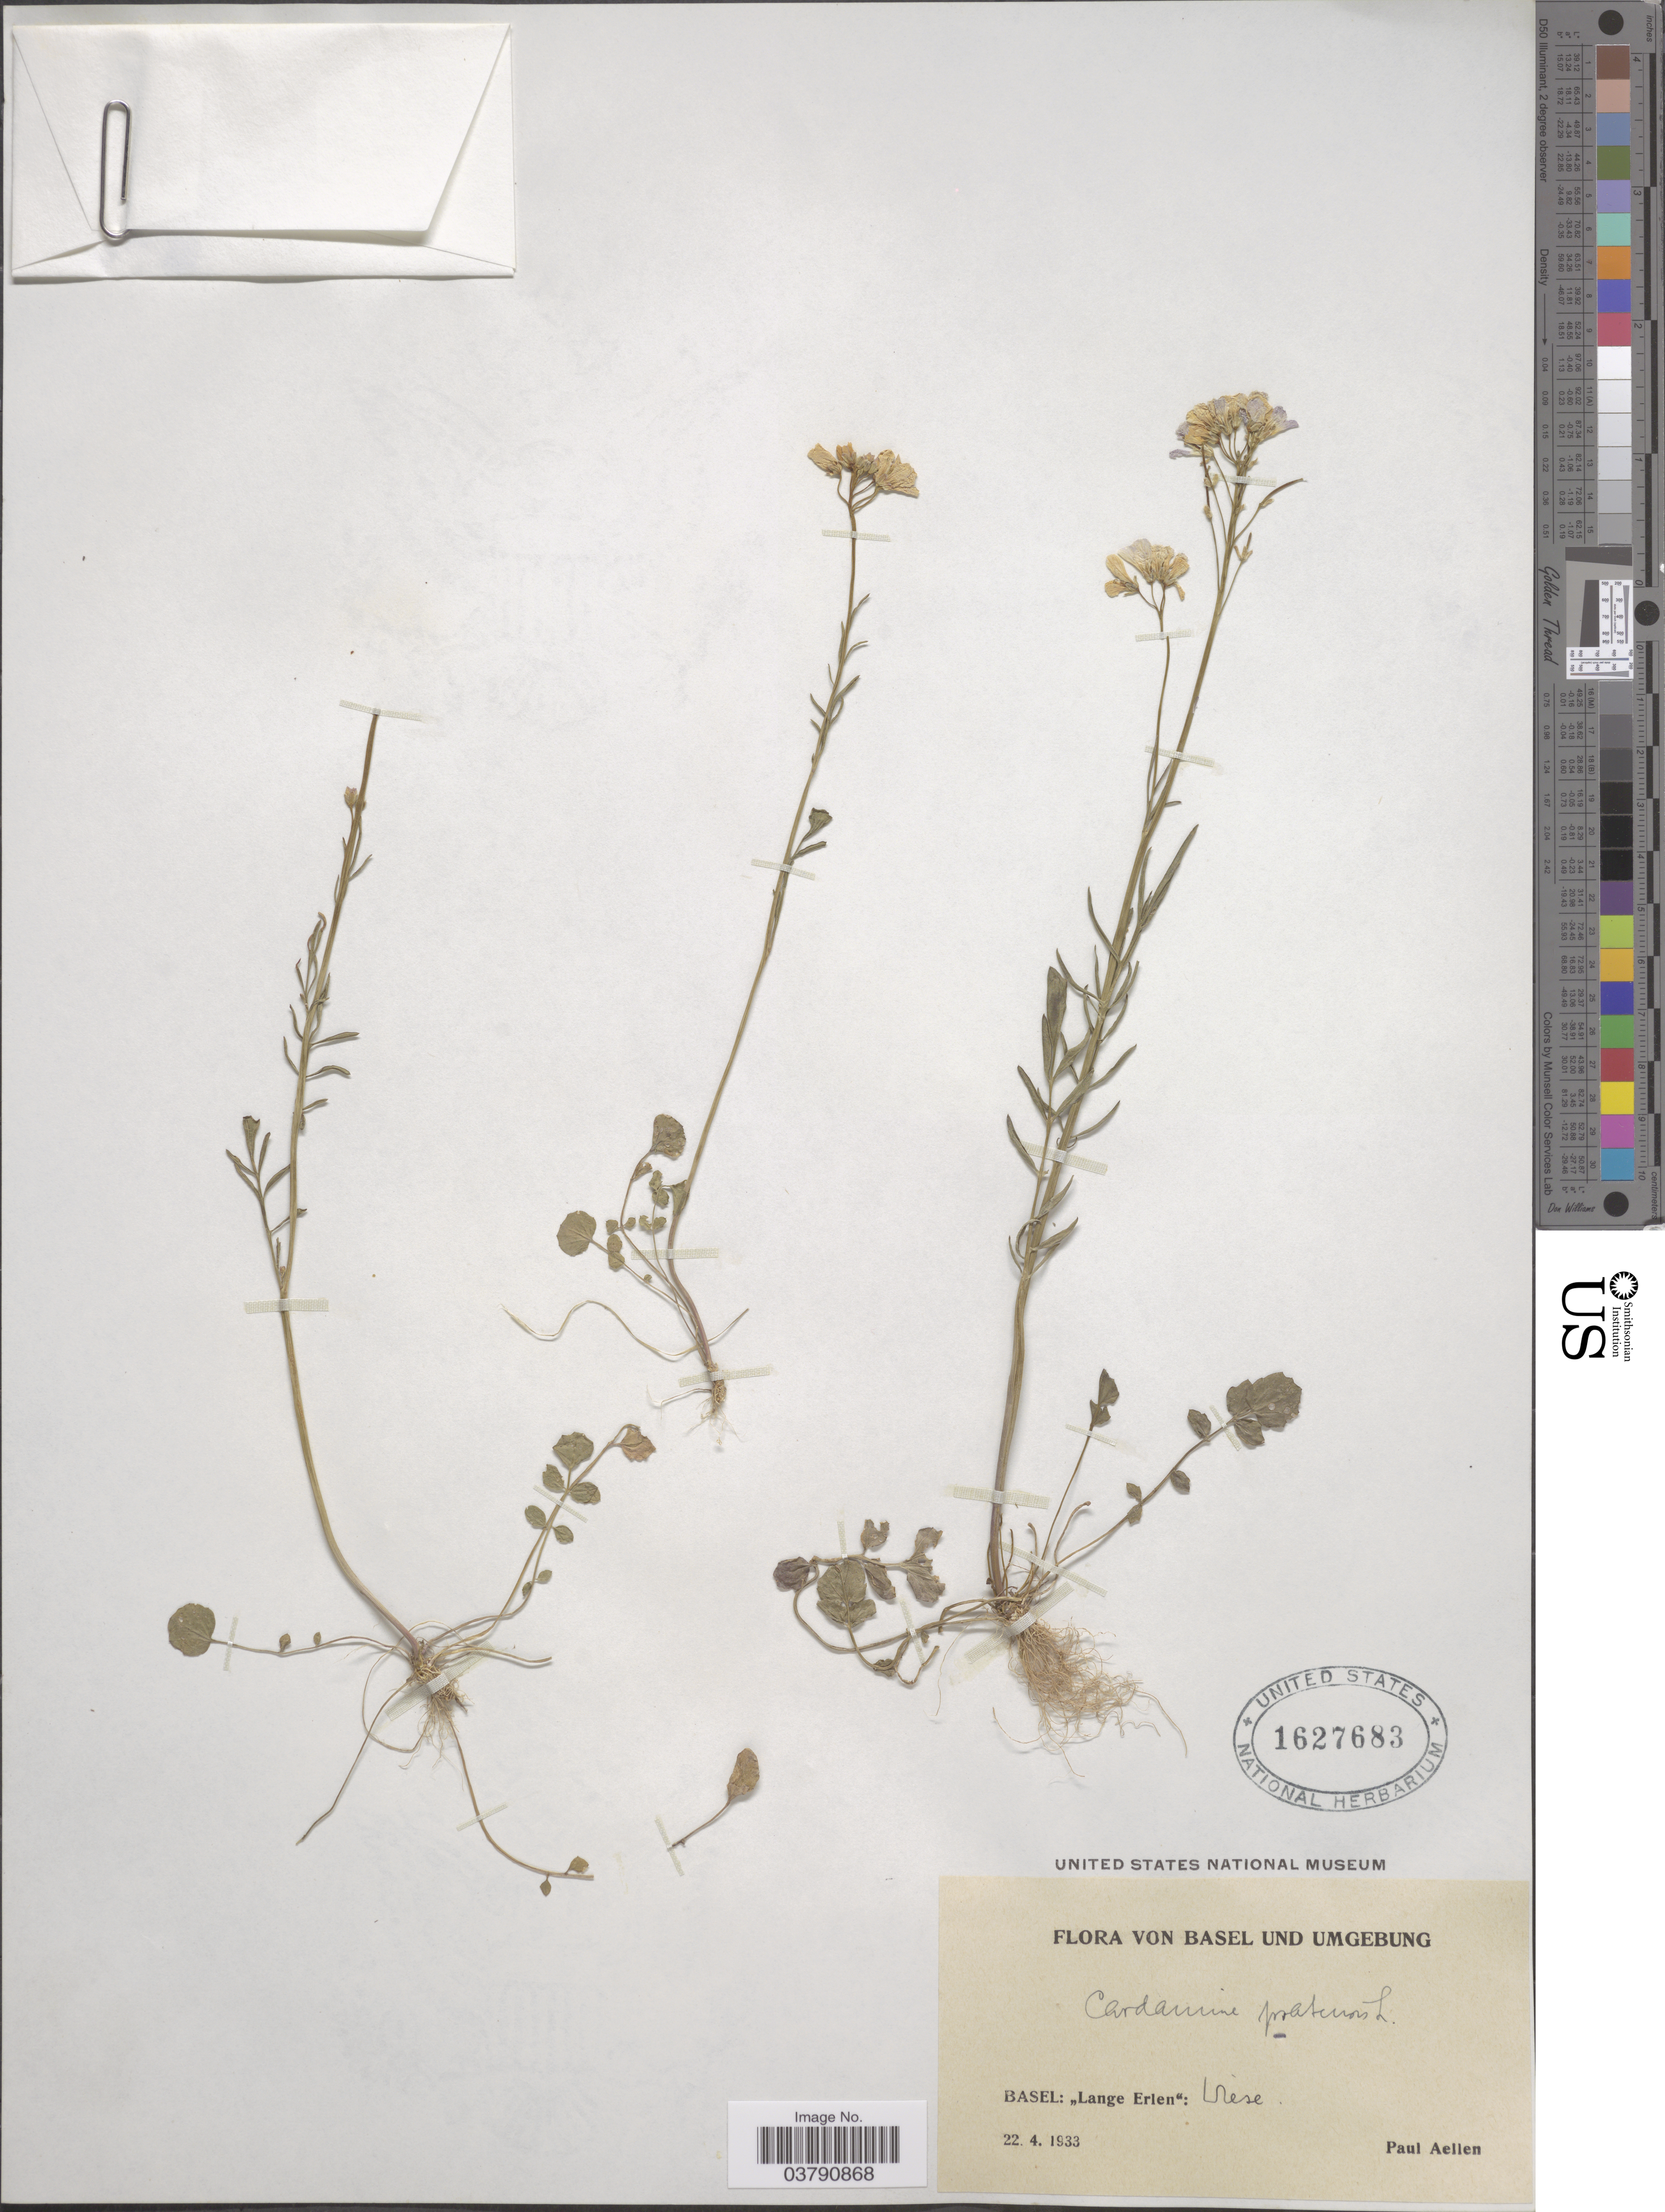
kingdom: Plantae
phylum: Tracheophyta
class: Magnoliopsida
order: Brassicales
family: Brassicaceae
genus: Cardamine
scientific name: Cardamine pratensis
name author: L.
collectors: P. Aellen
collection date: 1933-04-22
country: Switzerland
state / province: Basel-Stadt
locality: Basel Und Umgebung. Basel: "Lange Erlen": Wiese.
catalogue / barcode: US 1627683